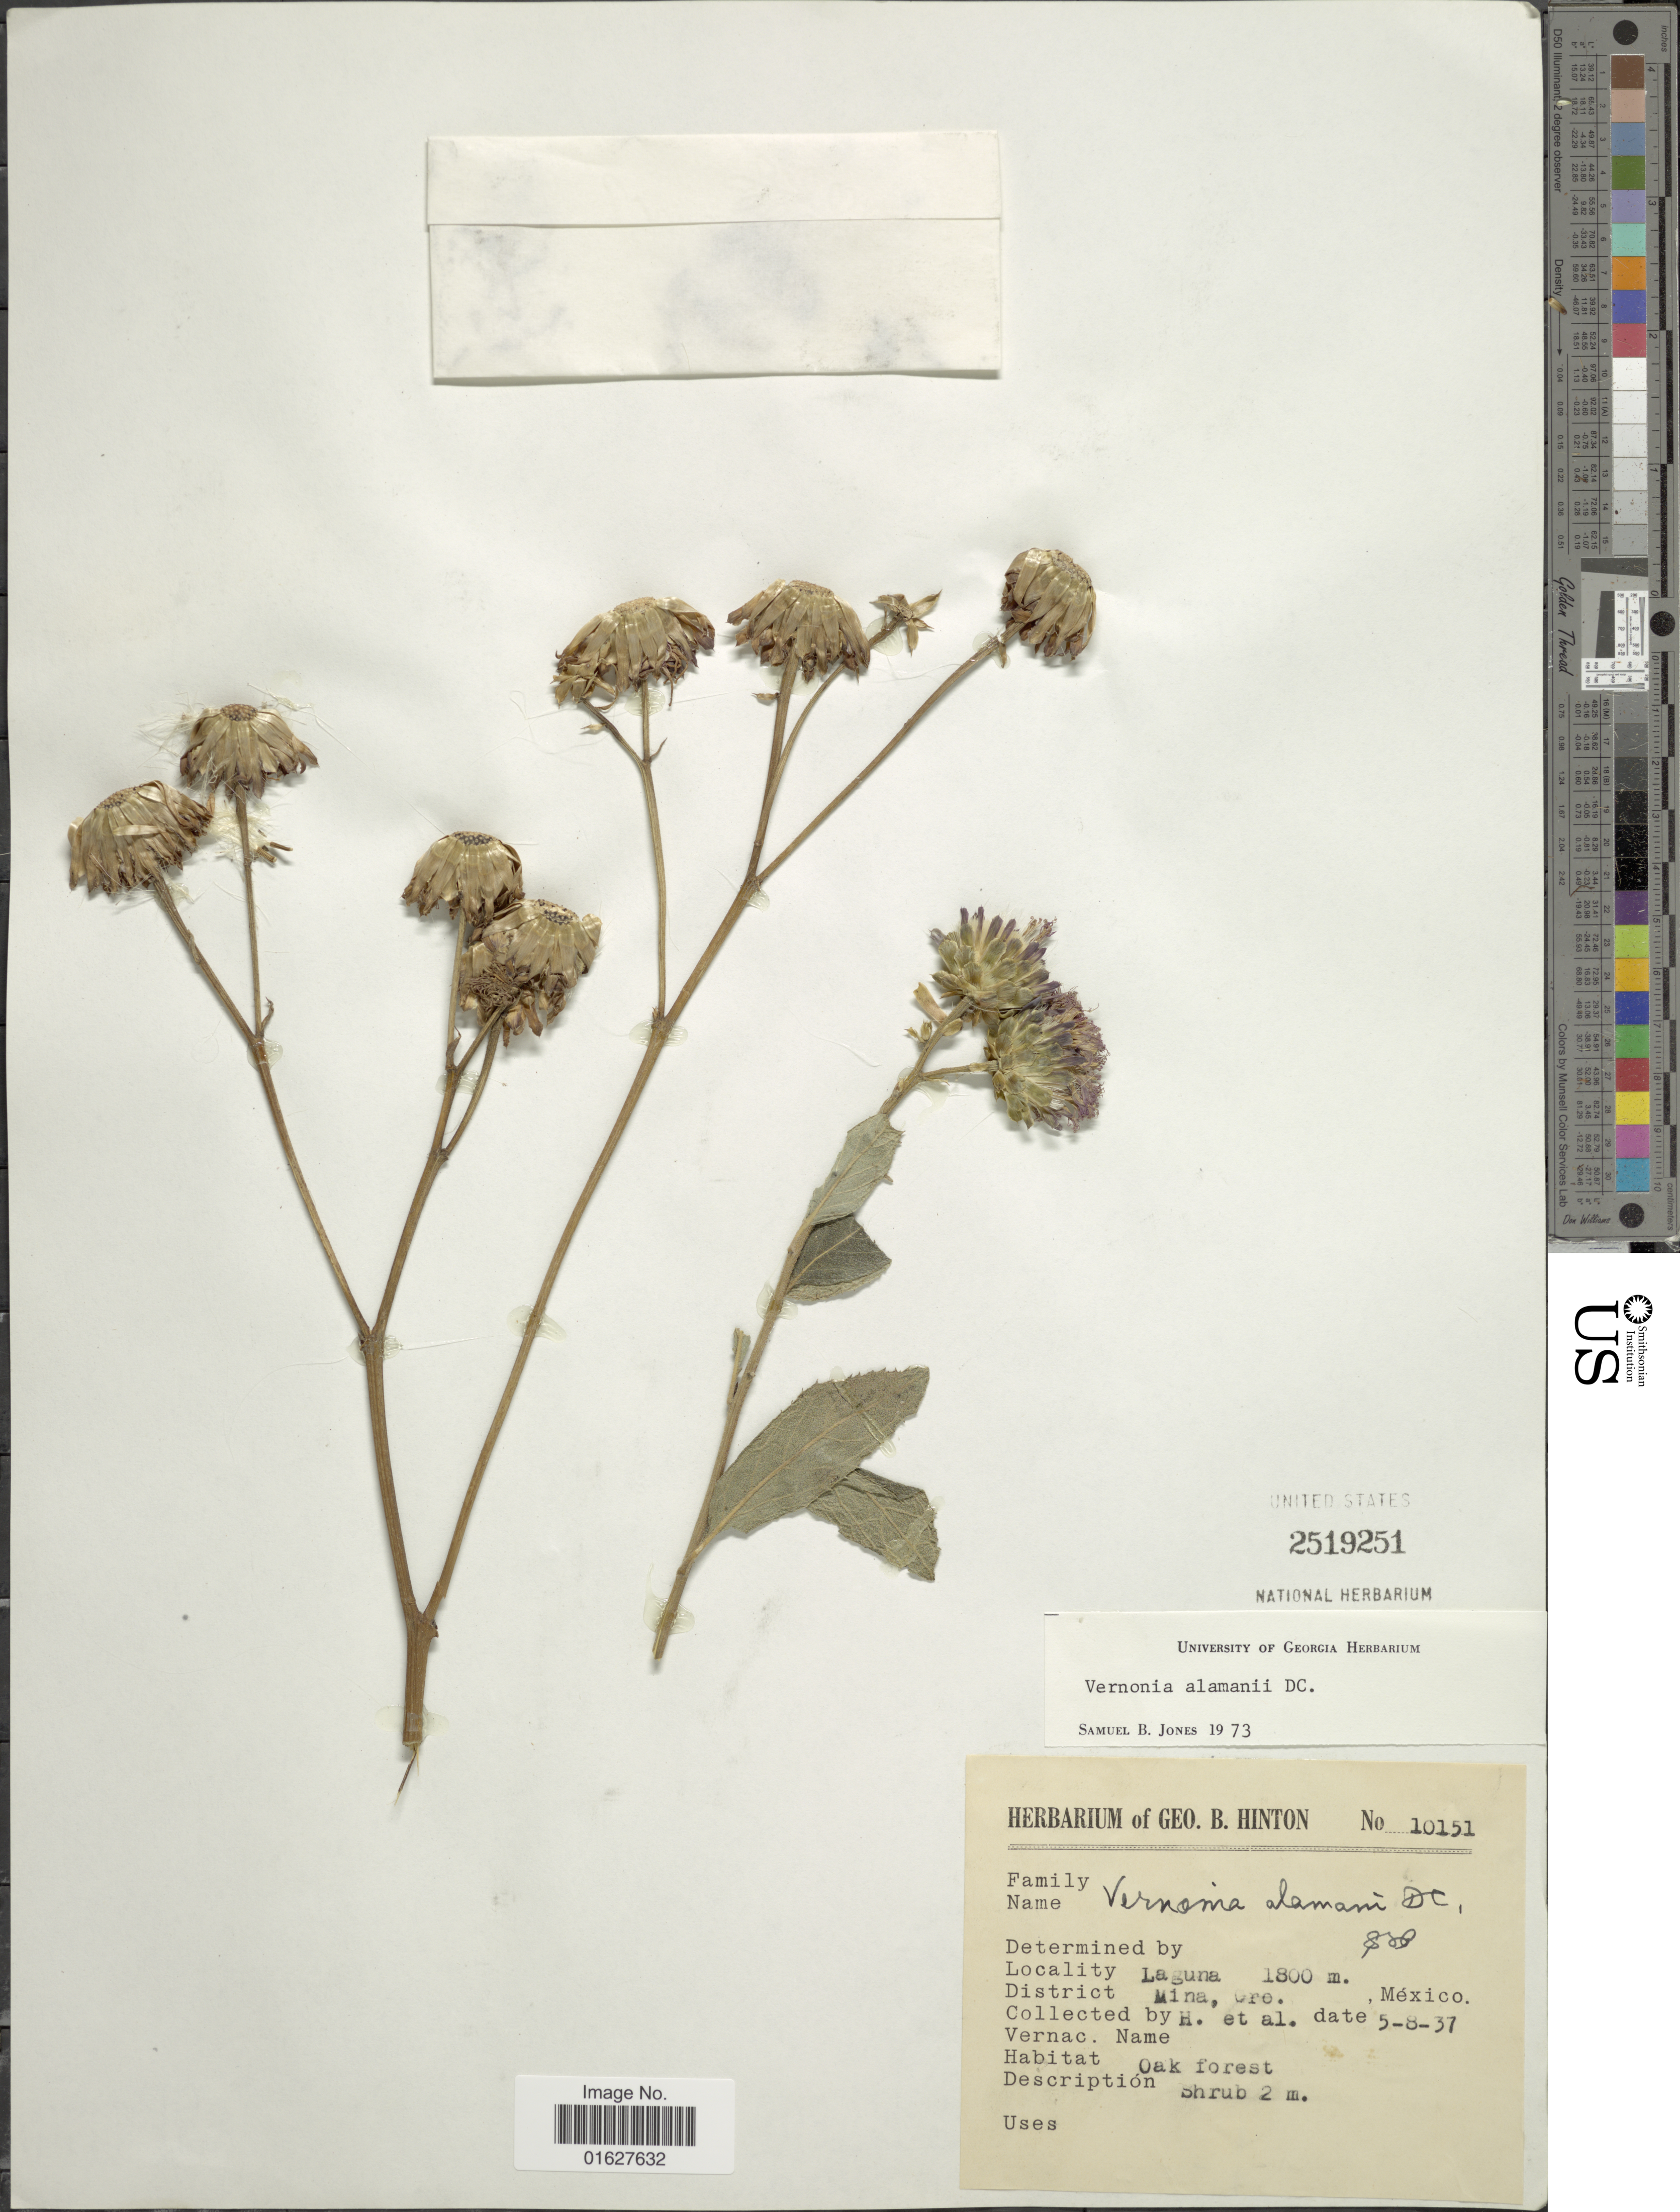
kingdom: Plantae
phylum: Tracheophyta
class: Magnoliopsida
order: Asterales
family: Asteraceae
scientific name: Vickianthus alamanii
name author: (DC.) H. Rob.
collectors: G. B. Hinton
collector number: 10151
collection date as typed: Transcribed d/m/y: 5/8/37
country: Mexico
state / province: Guerrero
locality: Laguna. Mina Gro. México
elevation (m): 1800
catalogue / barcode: US 2519251